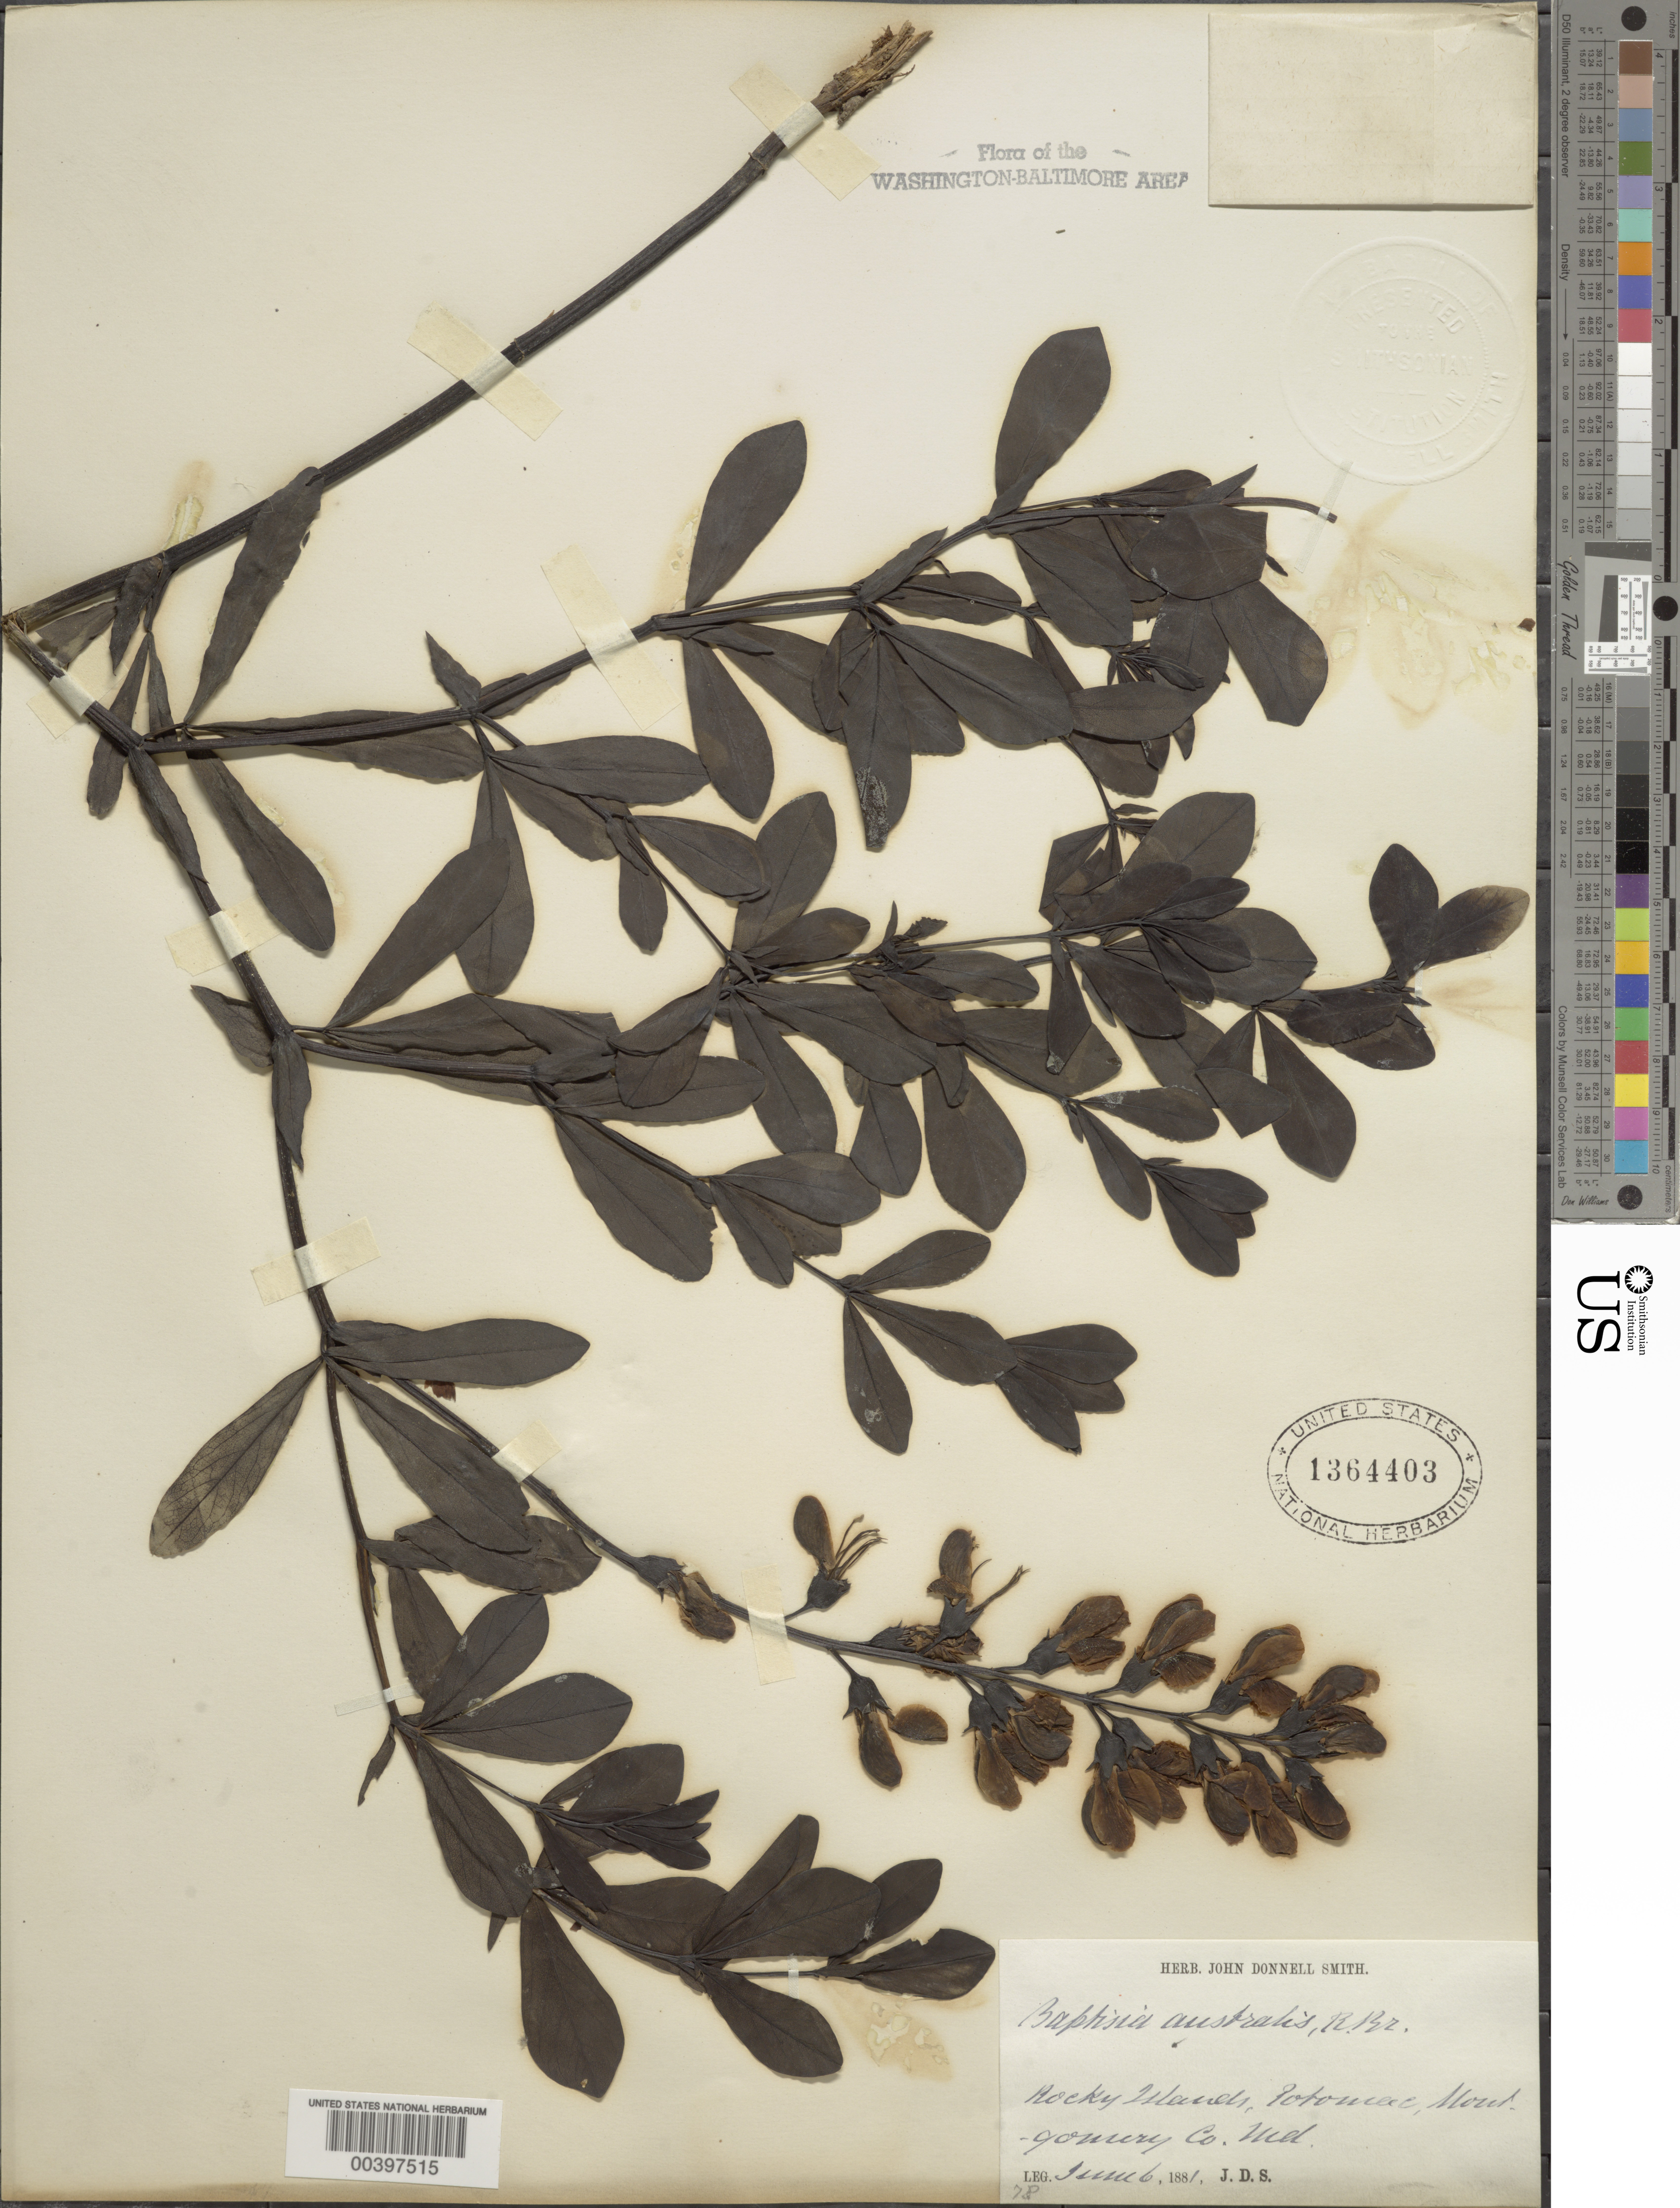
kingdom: Plantae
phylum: Tracheophyta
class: Magnoliopsida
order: Fabales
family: Fabaceae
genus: Baptisia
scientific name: Baptisia australis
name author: (L.) R. Br.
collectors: J. Donnell Smith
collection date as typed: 06 Jun 1881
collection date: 1881-06-06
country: United States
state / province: Maryland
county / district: Montgomery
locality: Rocky Islands C. & O. Canal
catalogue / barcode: US 1364403